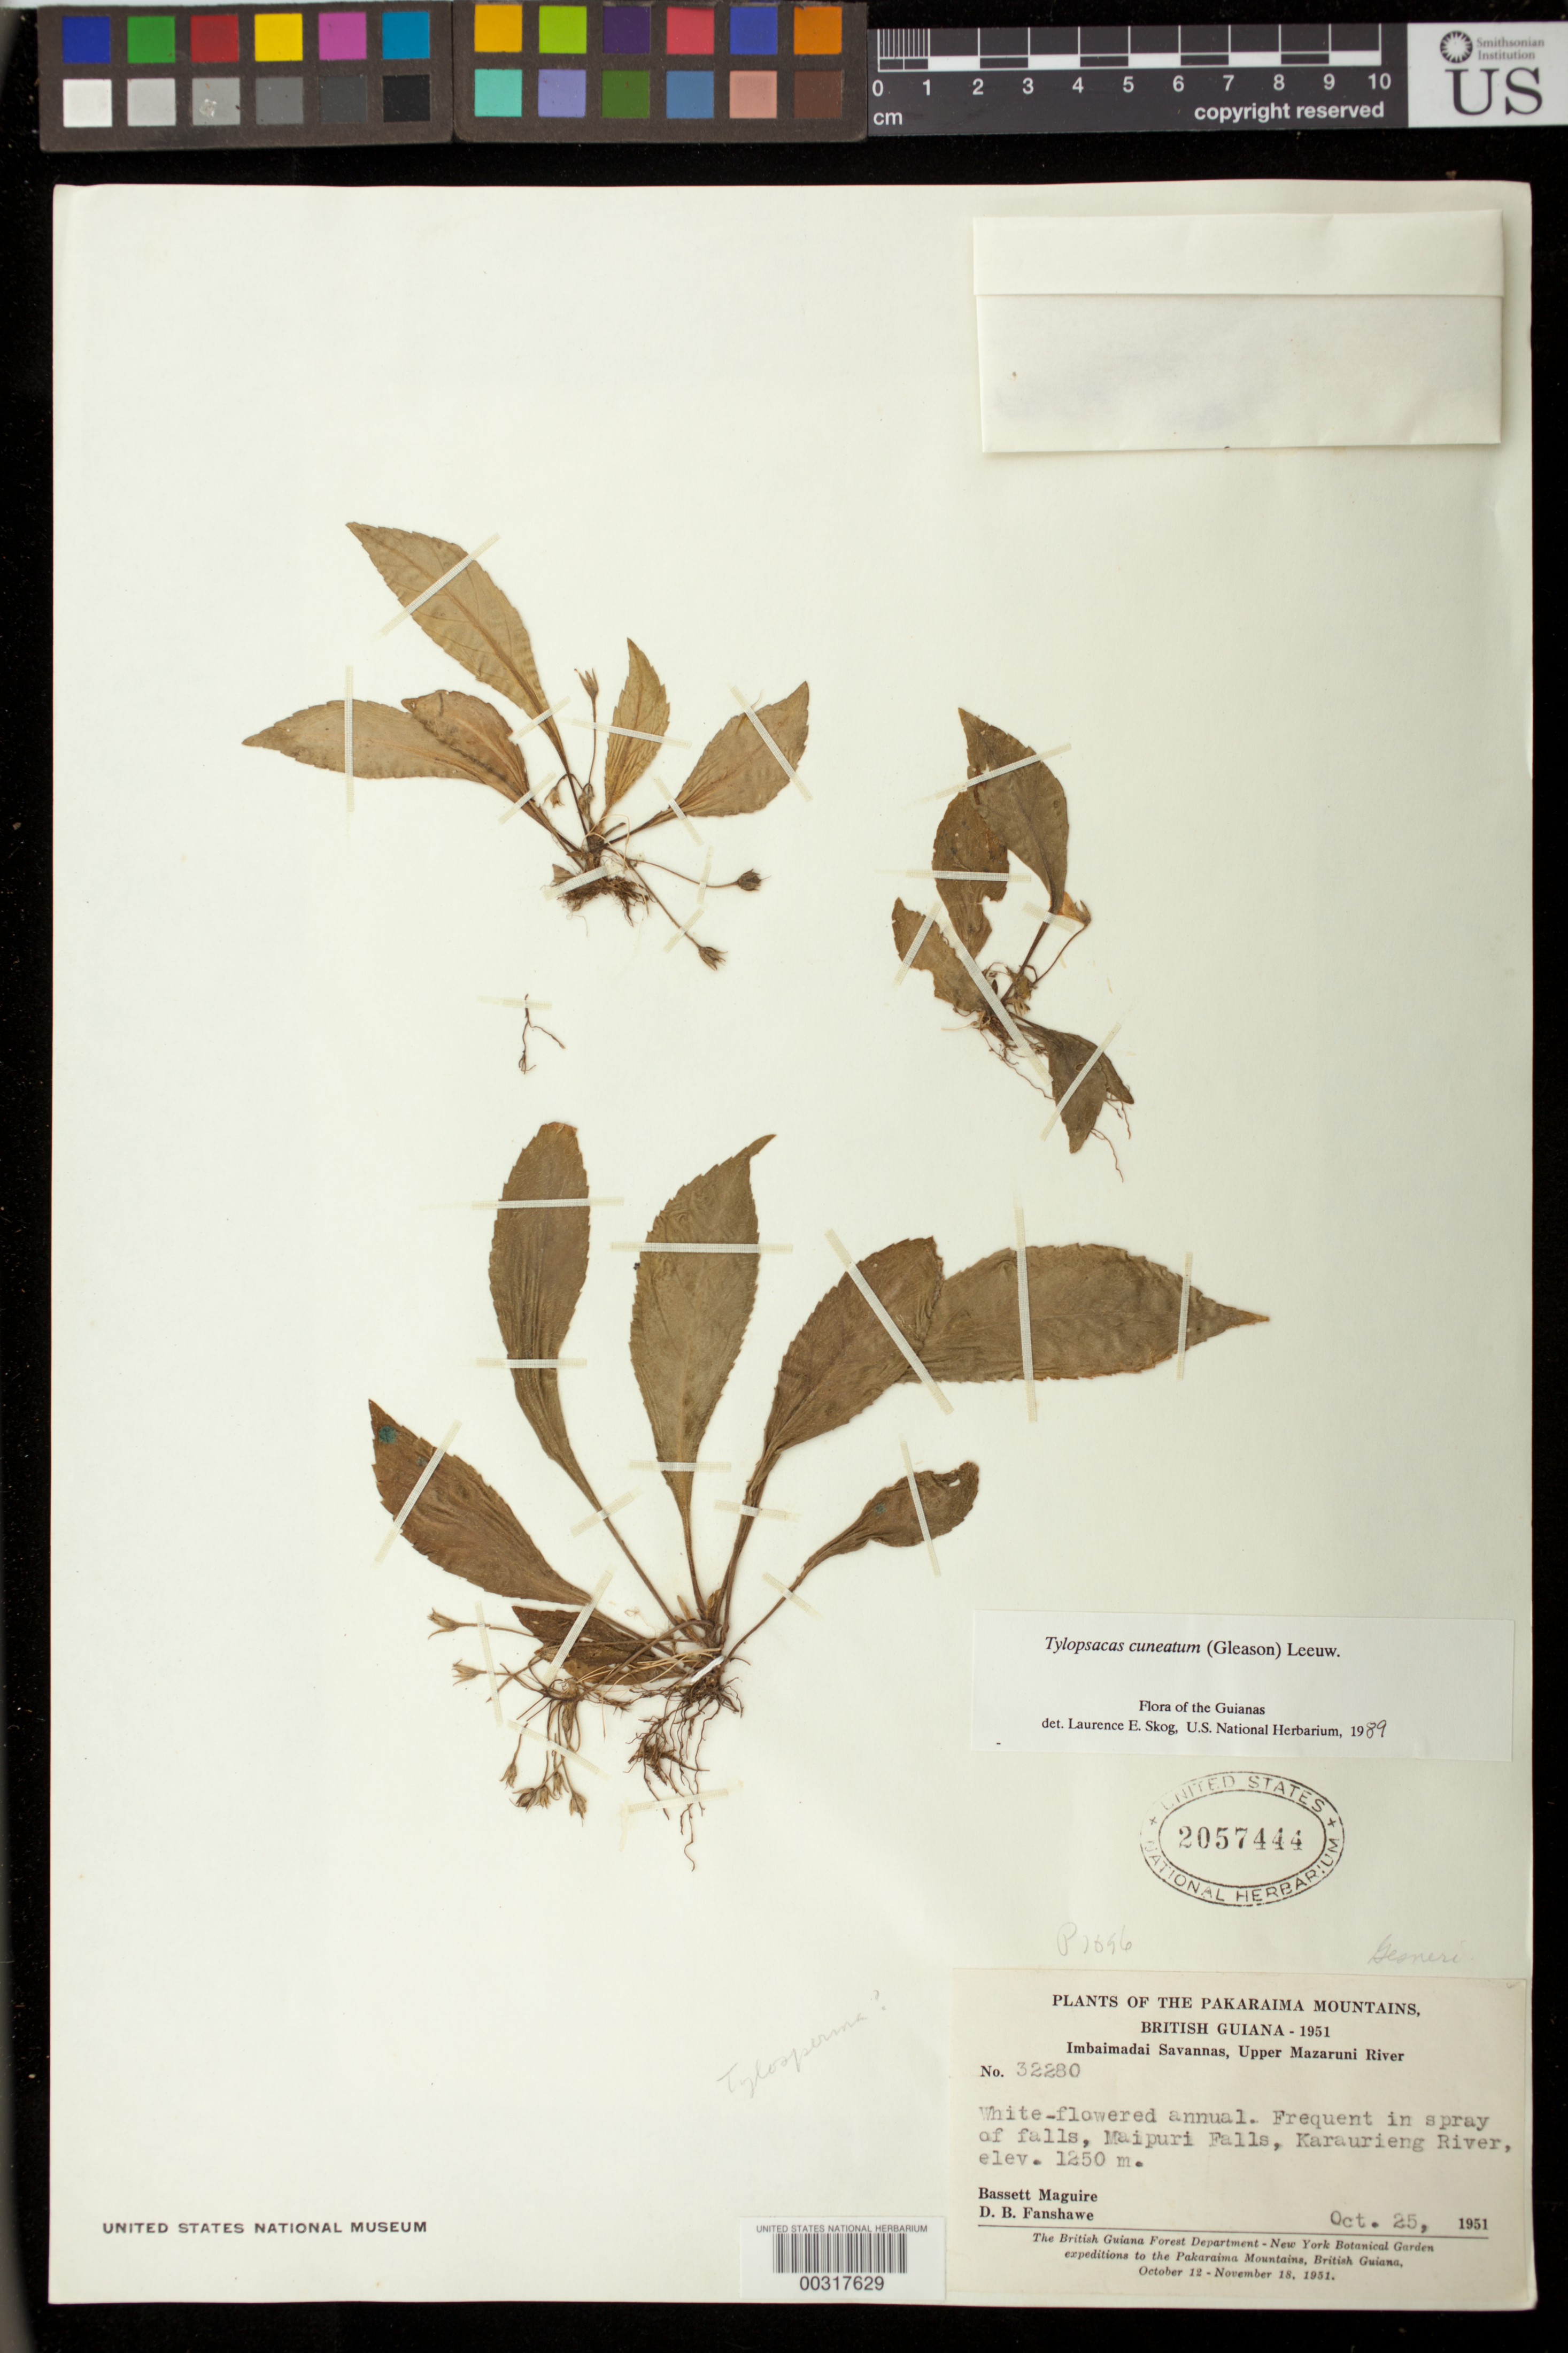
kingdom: Plantae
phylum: Tracheophyta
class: Magnoliopsida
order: Lamiales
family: Gesneriaceae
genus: Tylopsacas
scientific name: Tylopsacas cuneata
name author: (Gleason) Leeuwenb.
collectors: B. Maguire & D. B. Fanshawe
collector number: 32280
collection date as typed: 25 Oct 1951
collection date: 1951-10-25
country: Guyana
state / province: Cuyuni-Mazaruni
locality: Imbaimadai savannas, upper Mazaruni River, Maipuri Falls, Karaurieng River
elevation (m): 1250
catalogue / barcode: US 2057444